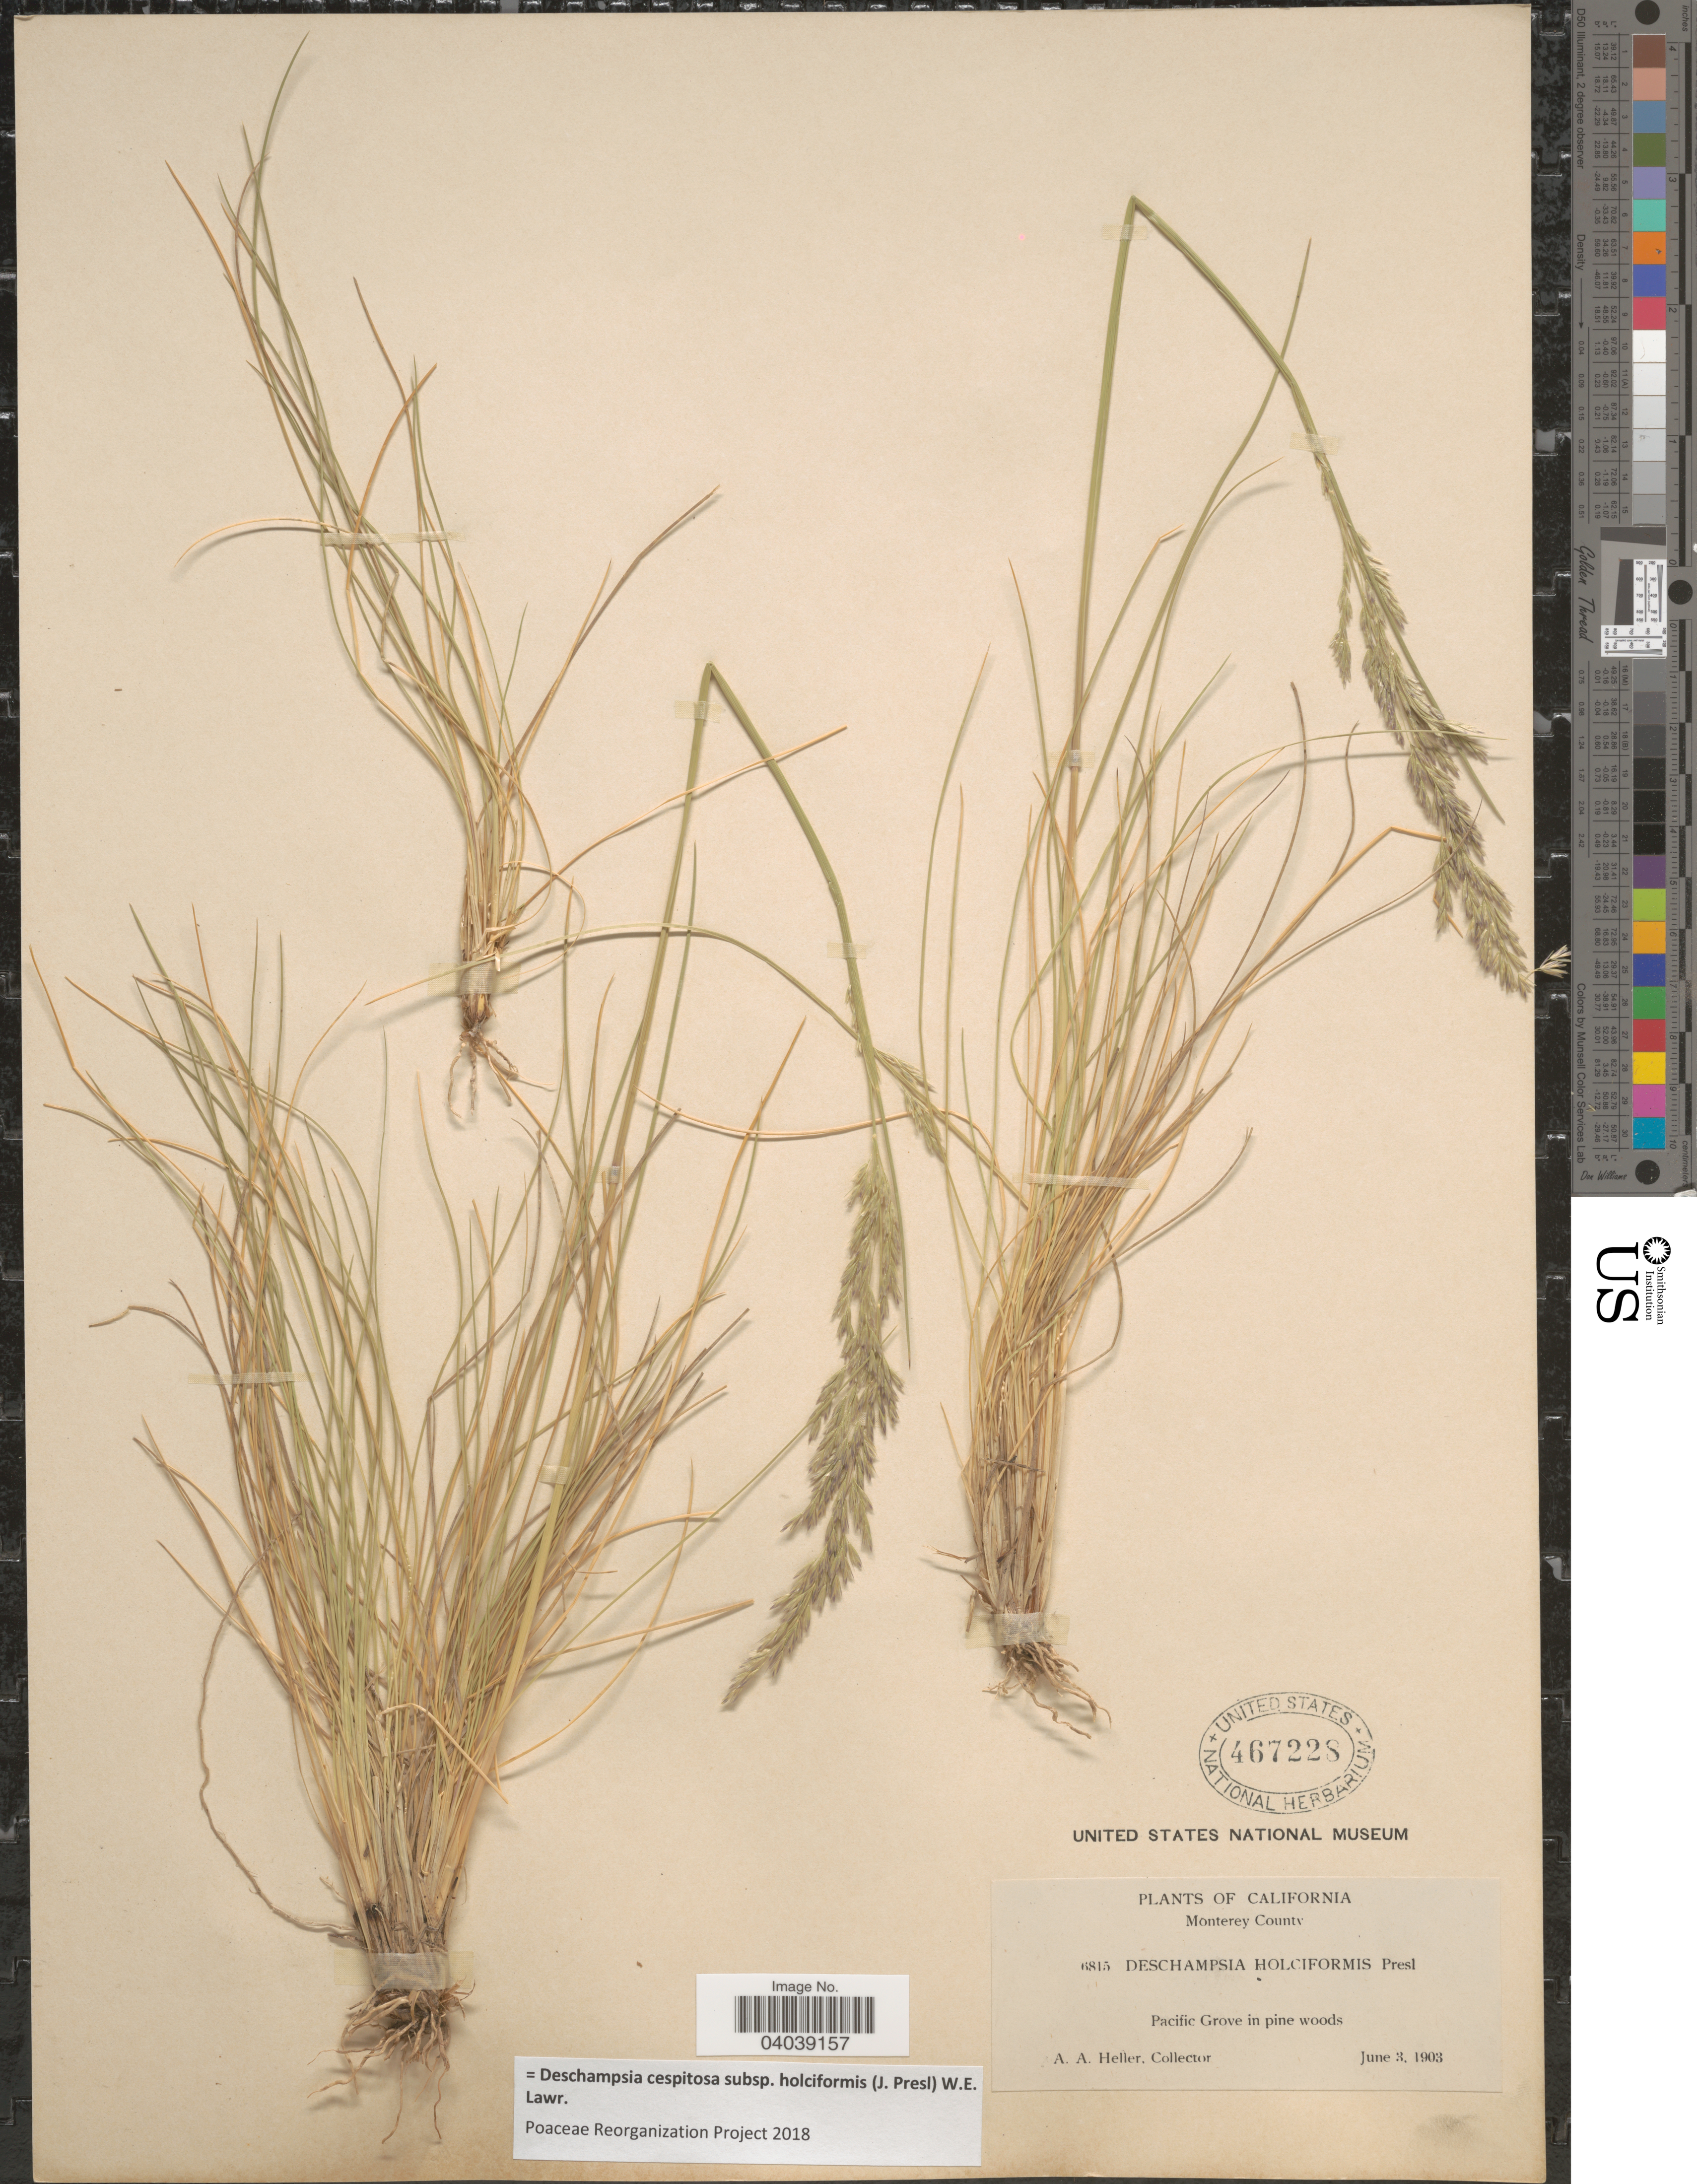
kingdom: Plantae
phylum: Tracheophyta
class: Liliopsida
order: Poales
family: Poaceae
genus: Deschampsia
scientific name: Deschampsia cespitosa subsp. holciformis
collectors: A. A. Heller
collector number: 6815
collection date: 1903-06-03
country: United States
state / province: California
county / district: Monterey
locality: Monterey County. Pacific Grove in pine woods.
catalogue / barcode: US 467228